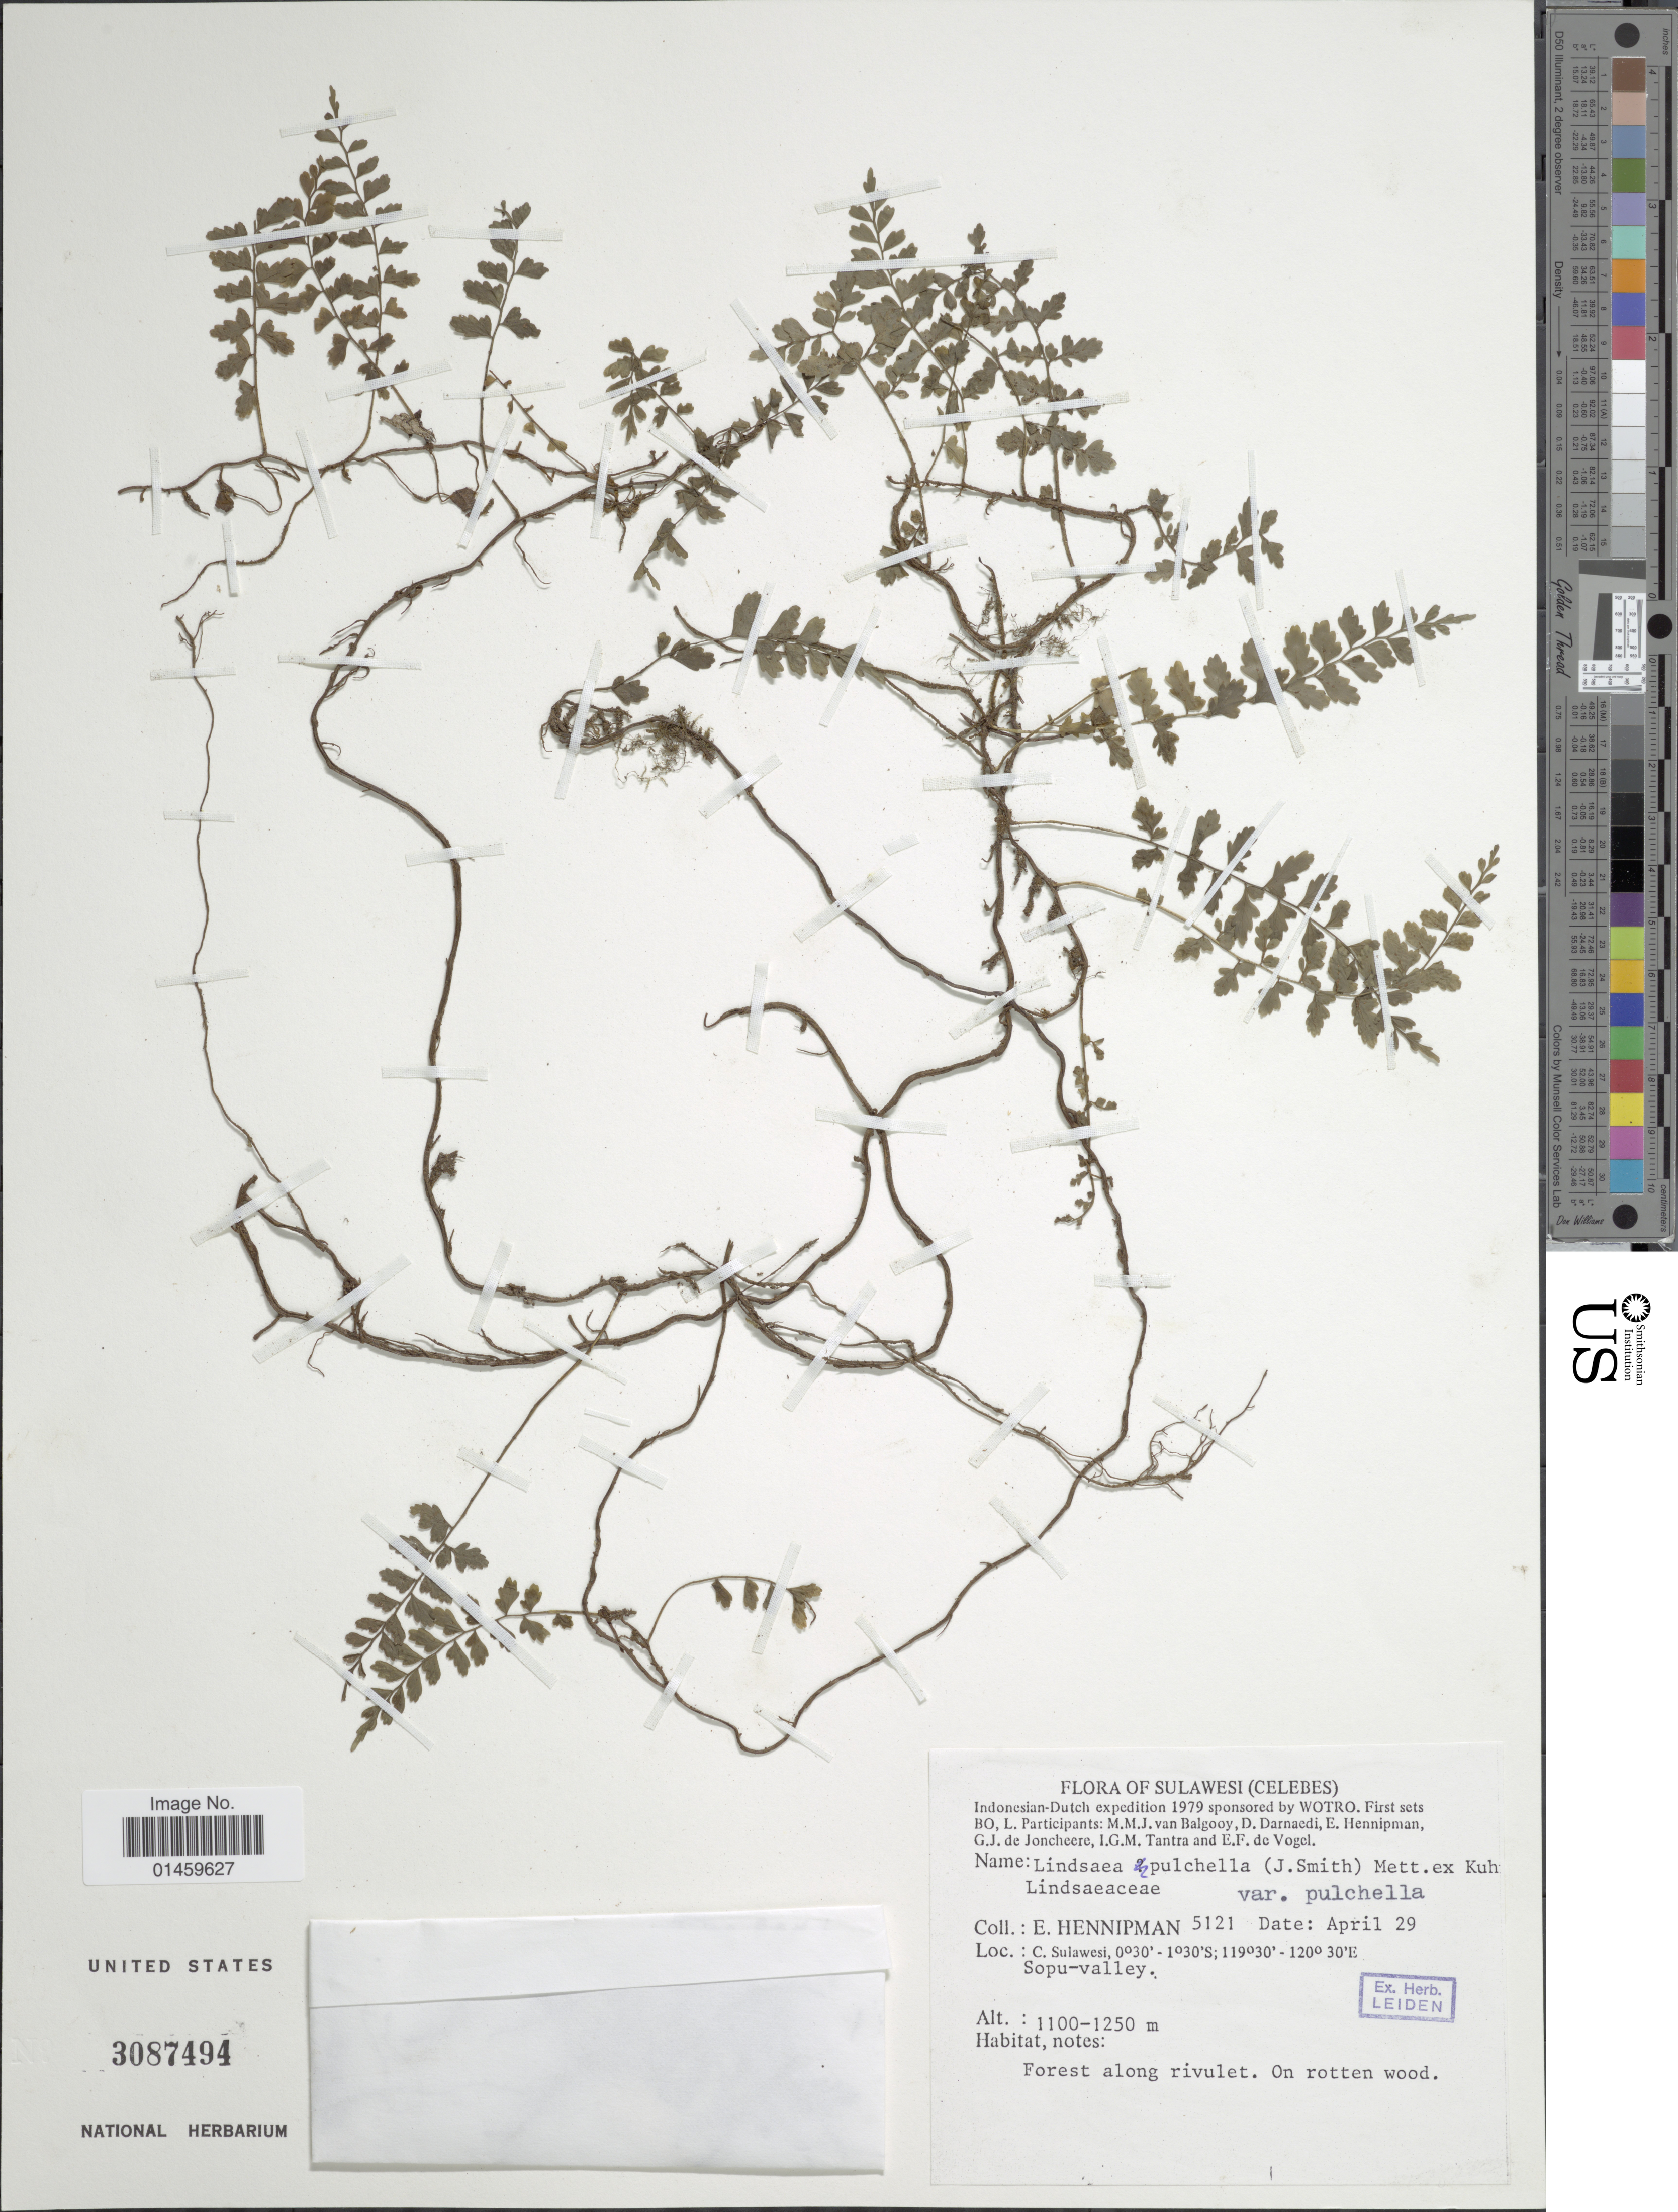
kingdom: Plantae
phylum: Tracheophyta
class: Polypodiopsida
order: Polypodiales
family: Lindsaeaceae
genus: Lindsaea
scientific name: Lindsaea pulchella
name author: (J. Sm.) Mett. ex Kuhn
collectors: E. Hennipman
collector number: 5121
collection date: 1979-04-29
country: Indonesia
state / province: Sulawesi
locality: Celebes. C. Sulawesi. Sopu-valley.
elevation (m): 1100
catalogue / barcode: US 3087494